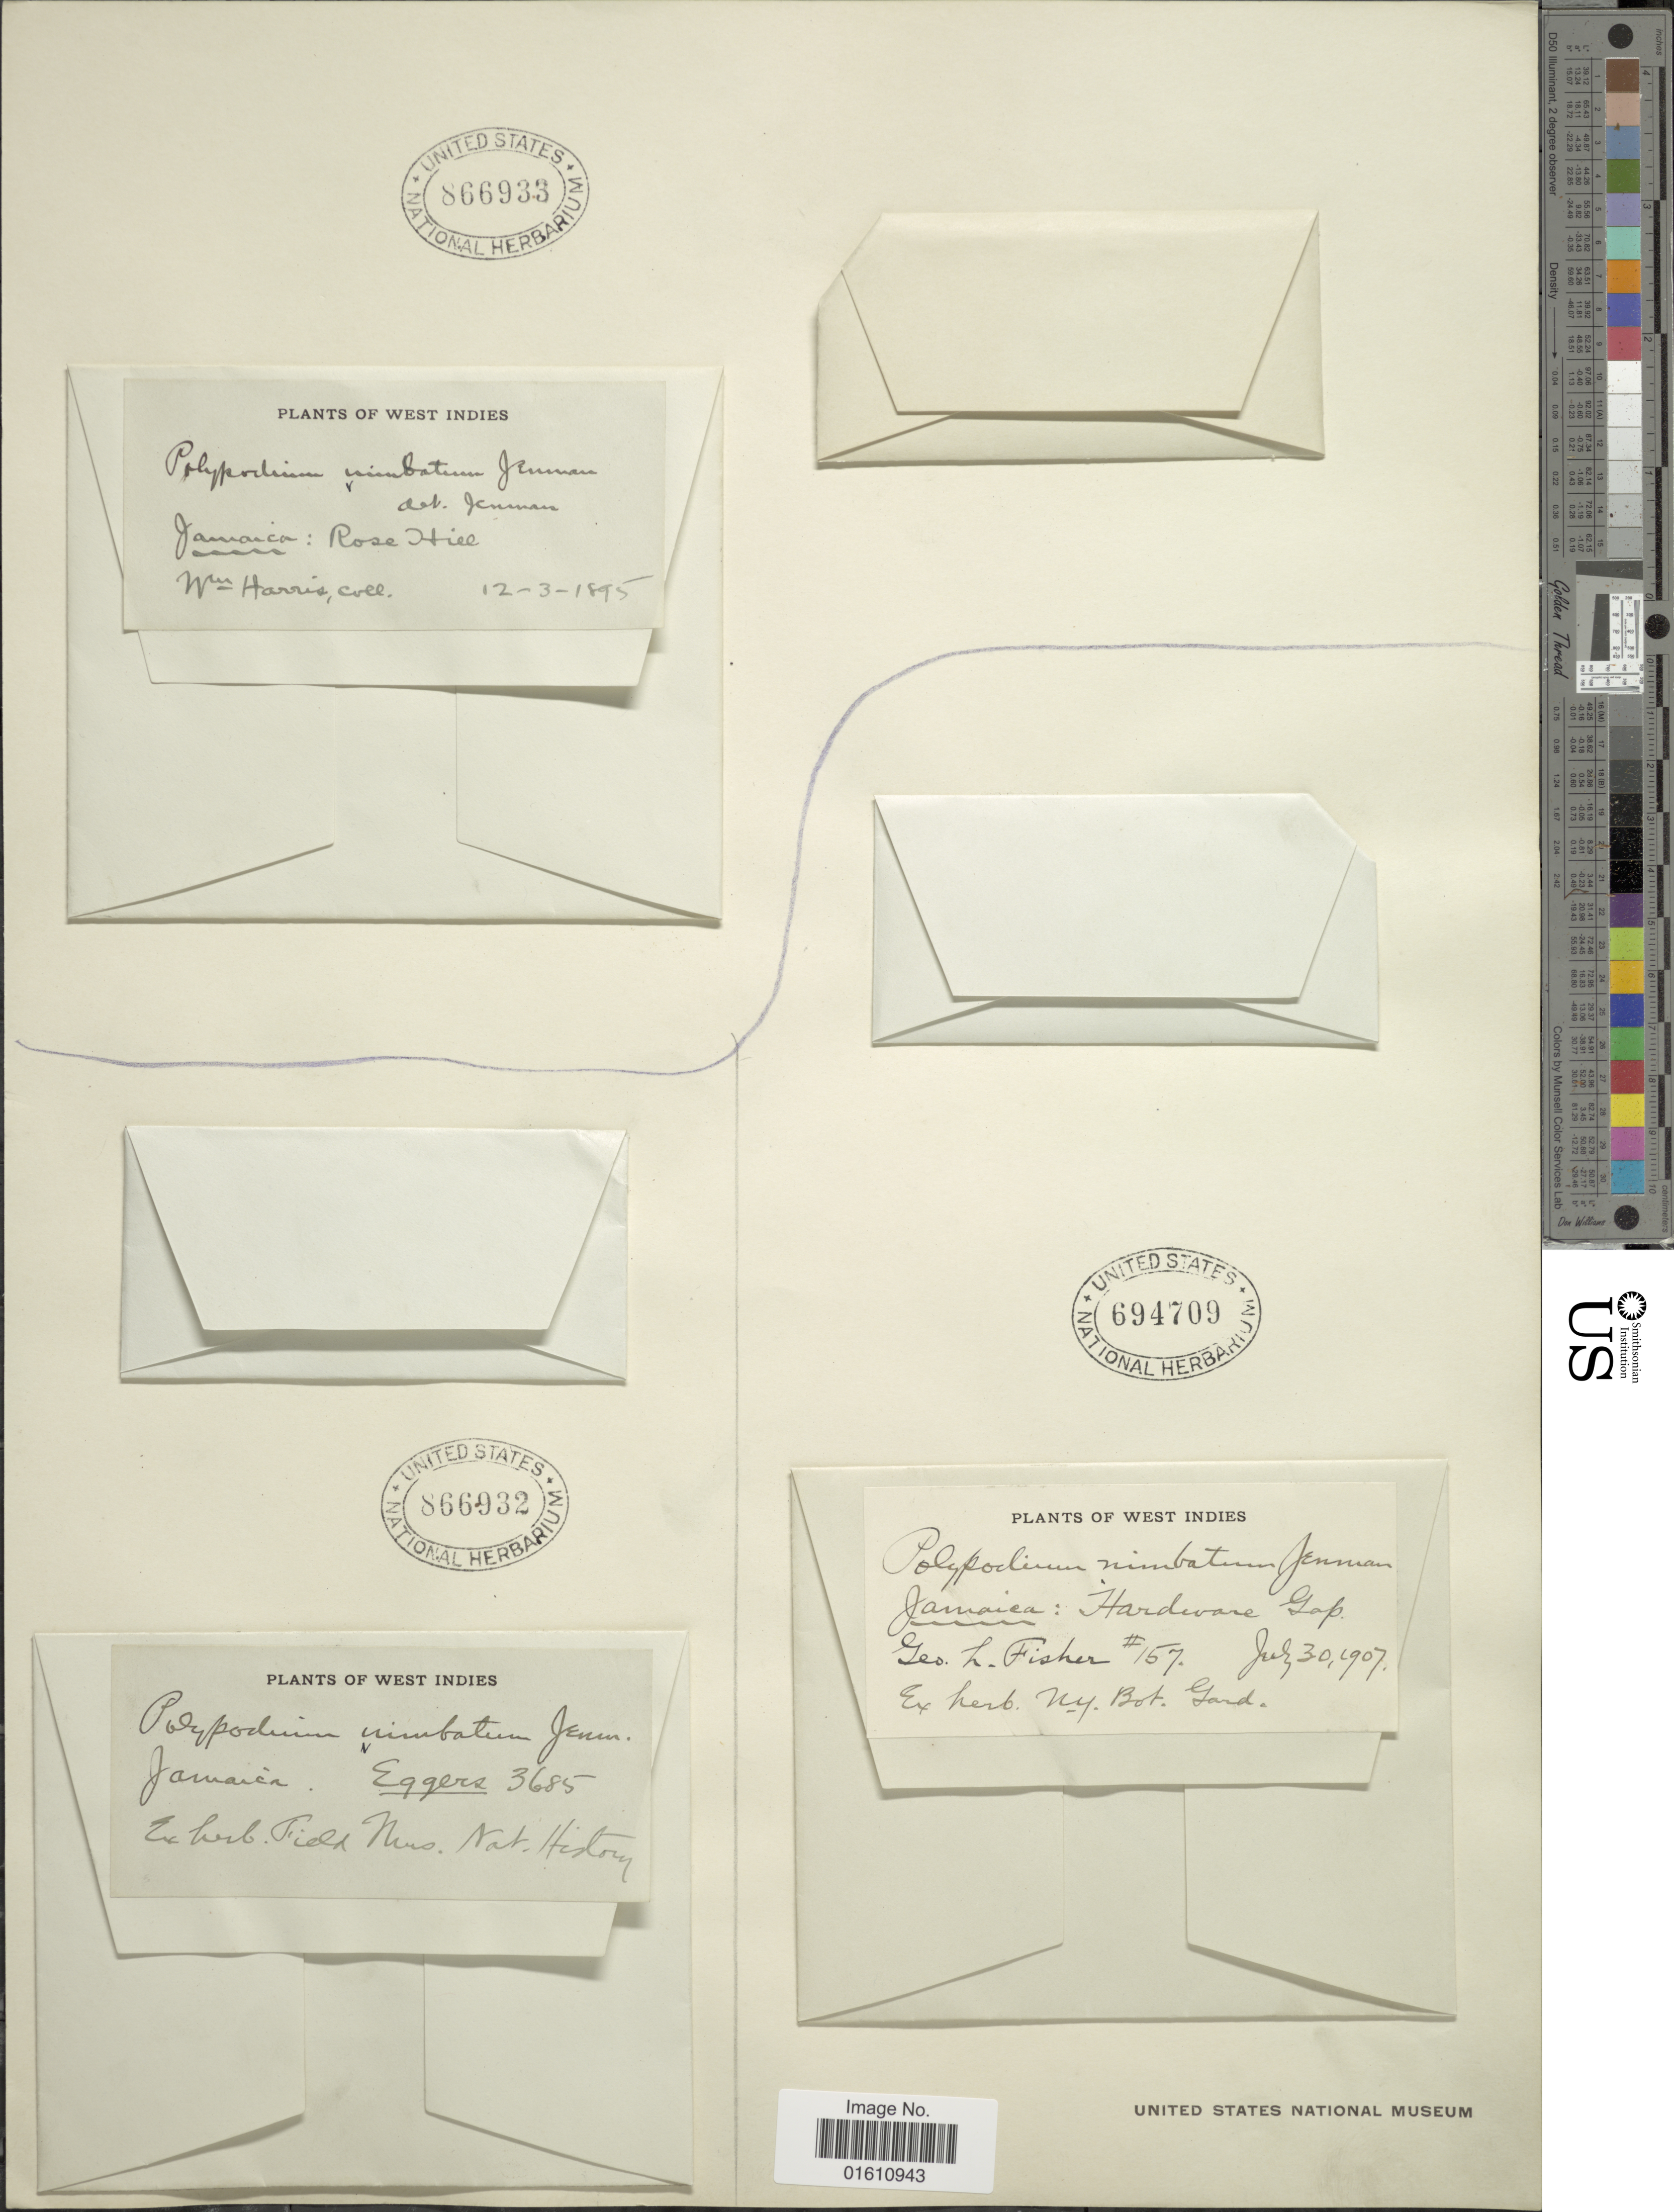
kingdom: Plantae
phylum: Tracheophyta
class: Polypodiopsida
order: Polypodiales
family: Polypodiaceae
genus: Moranopteris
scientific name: Moranopteris nimbata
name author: (Jenman) R. Y. Hirai & J. Prado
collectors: G. L. Fisher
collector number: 157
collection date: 1907-07-30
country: Jamaica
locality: Jamaica: Hardcore Gap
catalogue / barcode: US 694709-3